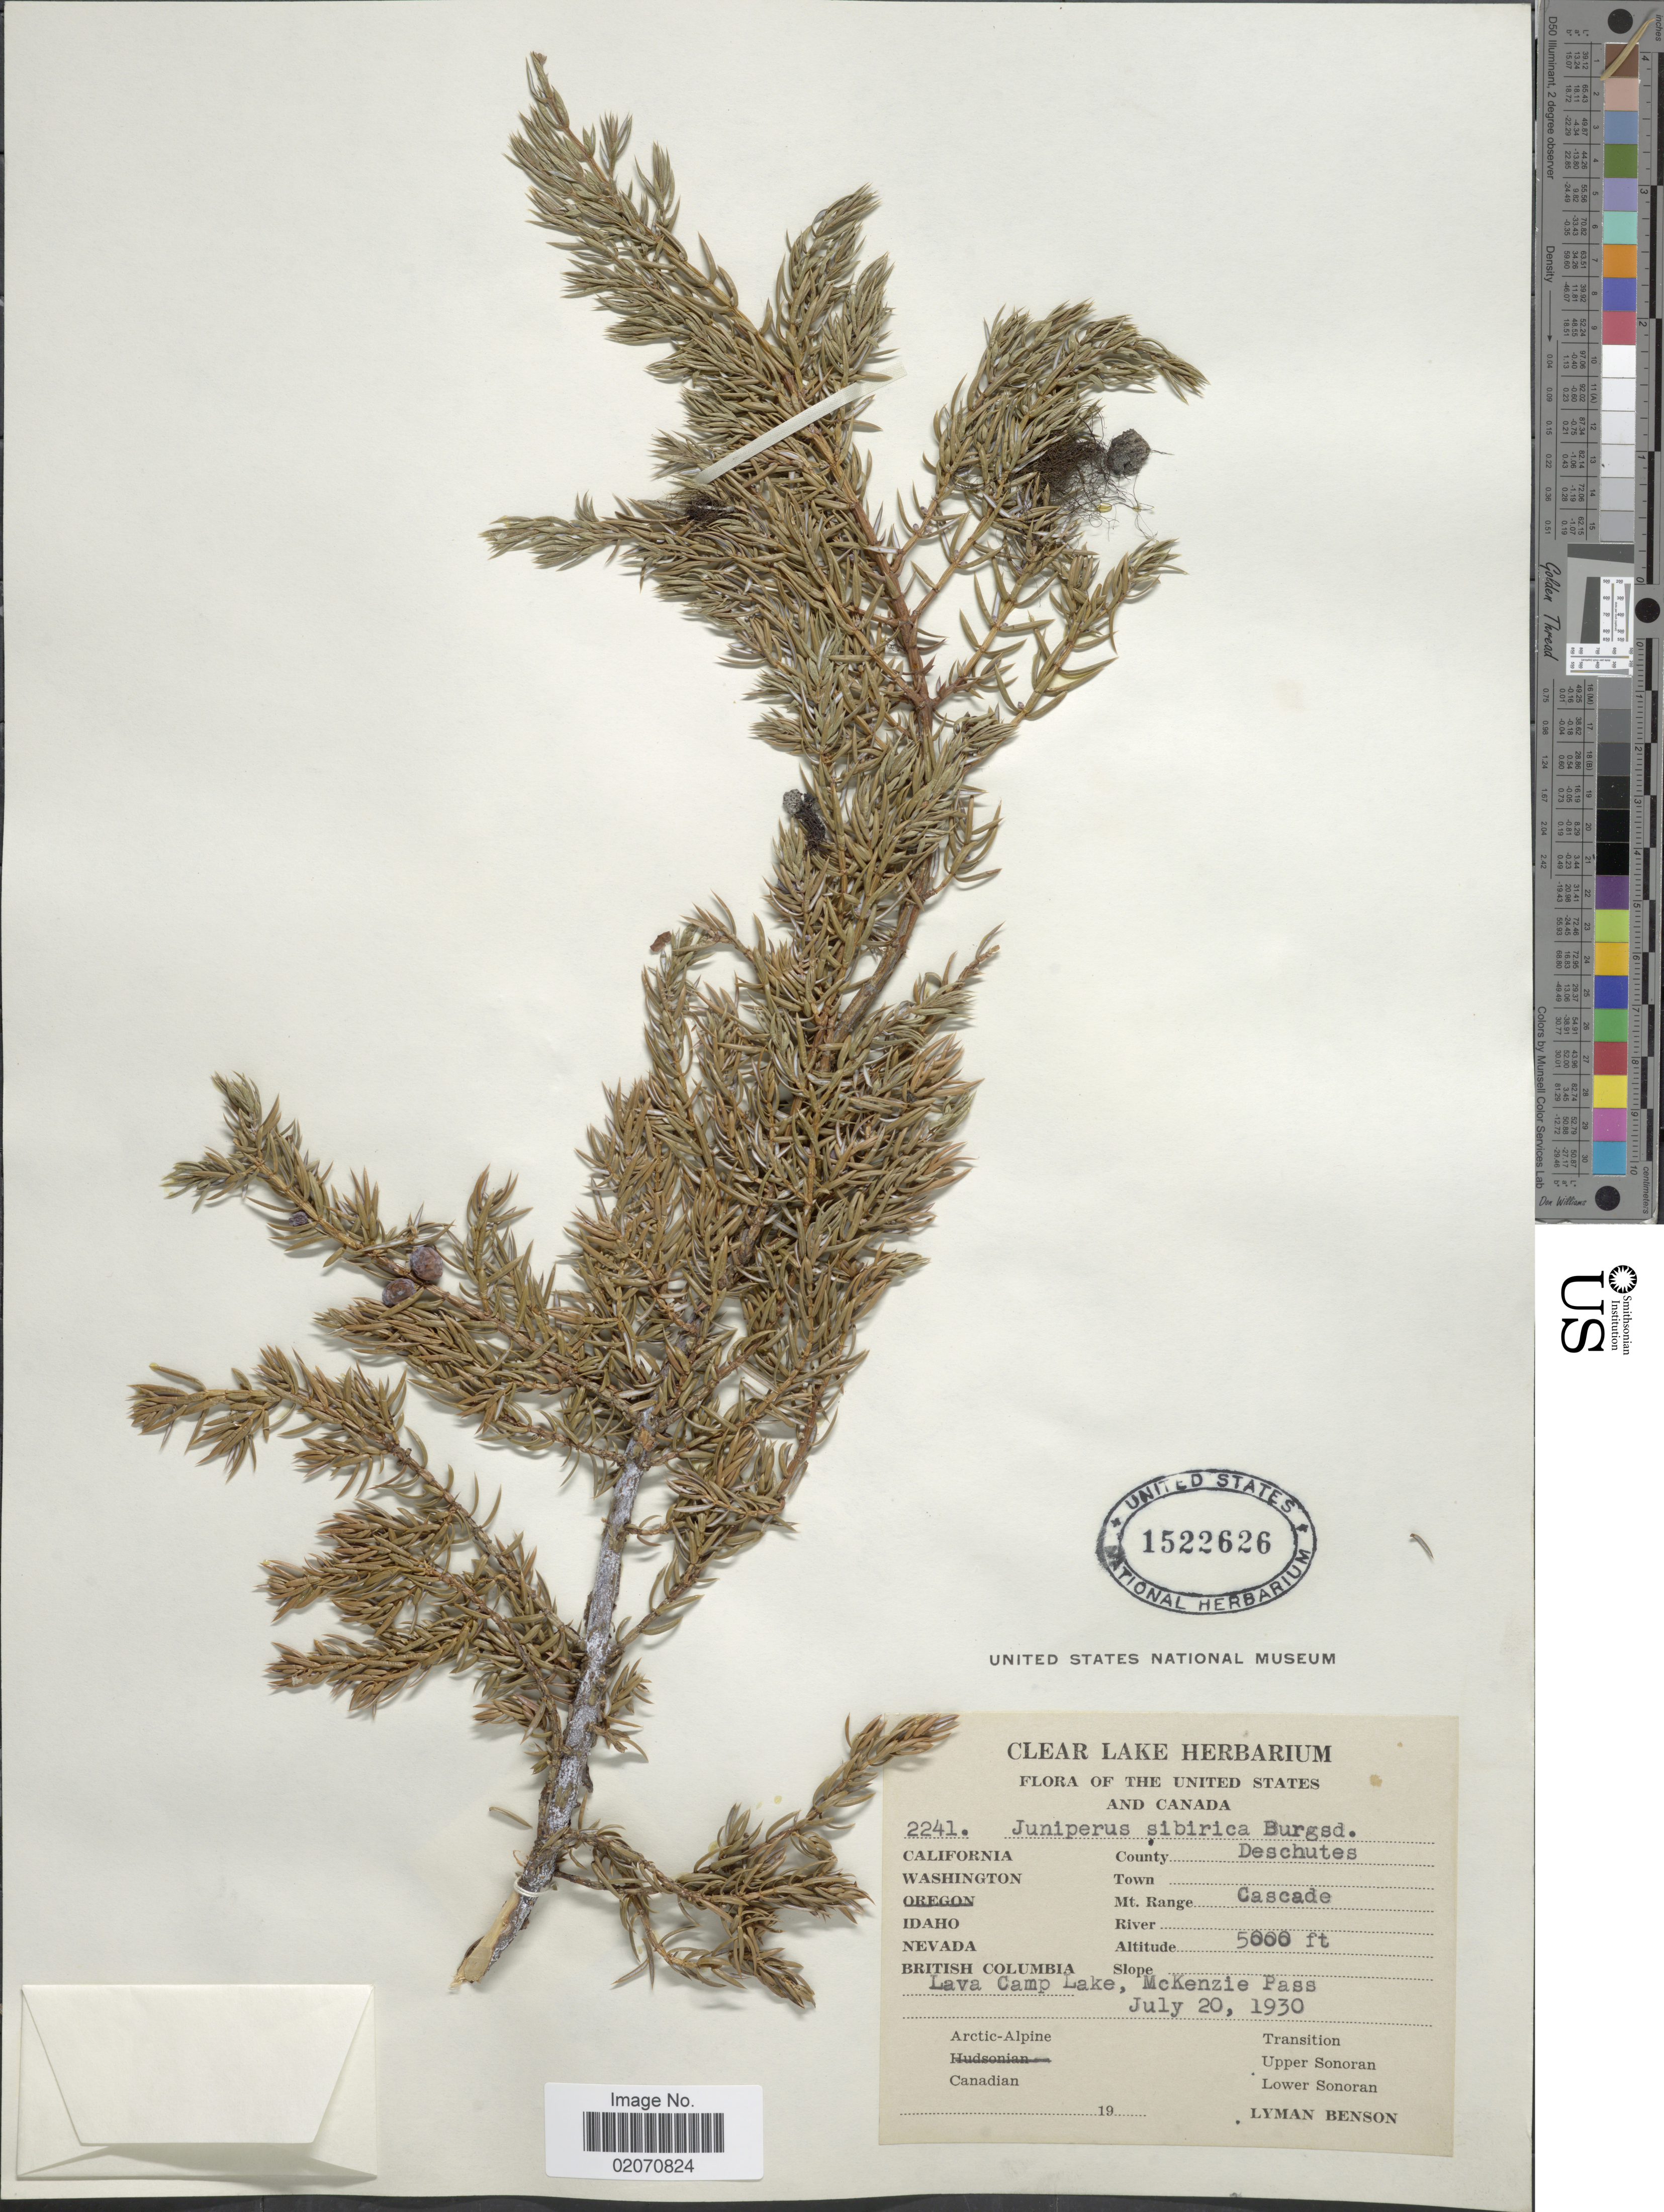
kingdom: Plantae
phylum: Tracheophyta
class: Pinopsida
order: Pinales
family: Cupressaceae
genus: Juniperus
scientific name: Juniperus communis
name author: L.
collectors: L. D. Benson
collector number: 2241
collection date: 1930-07-20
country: United States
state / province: Oregon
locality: Lava Camp Lake, McKenzie Pass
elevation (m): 1524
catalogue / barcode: US 1522626